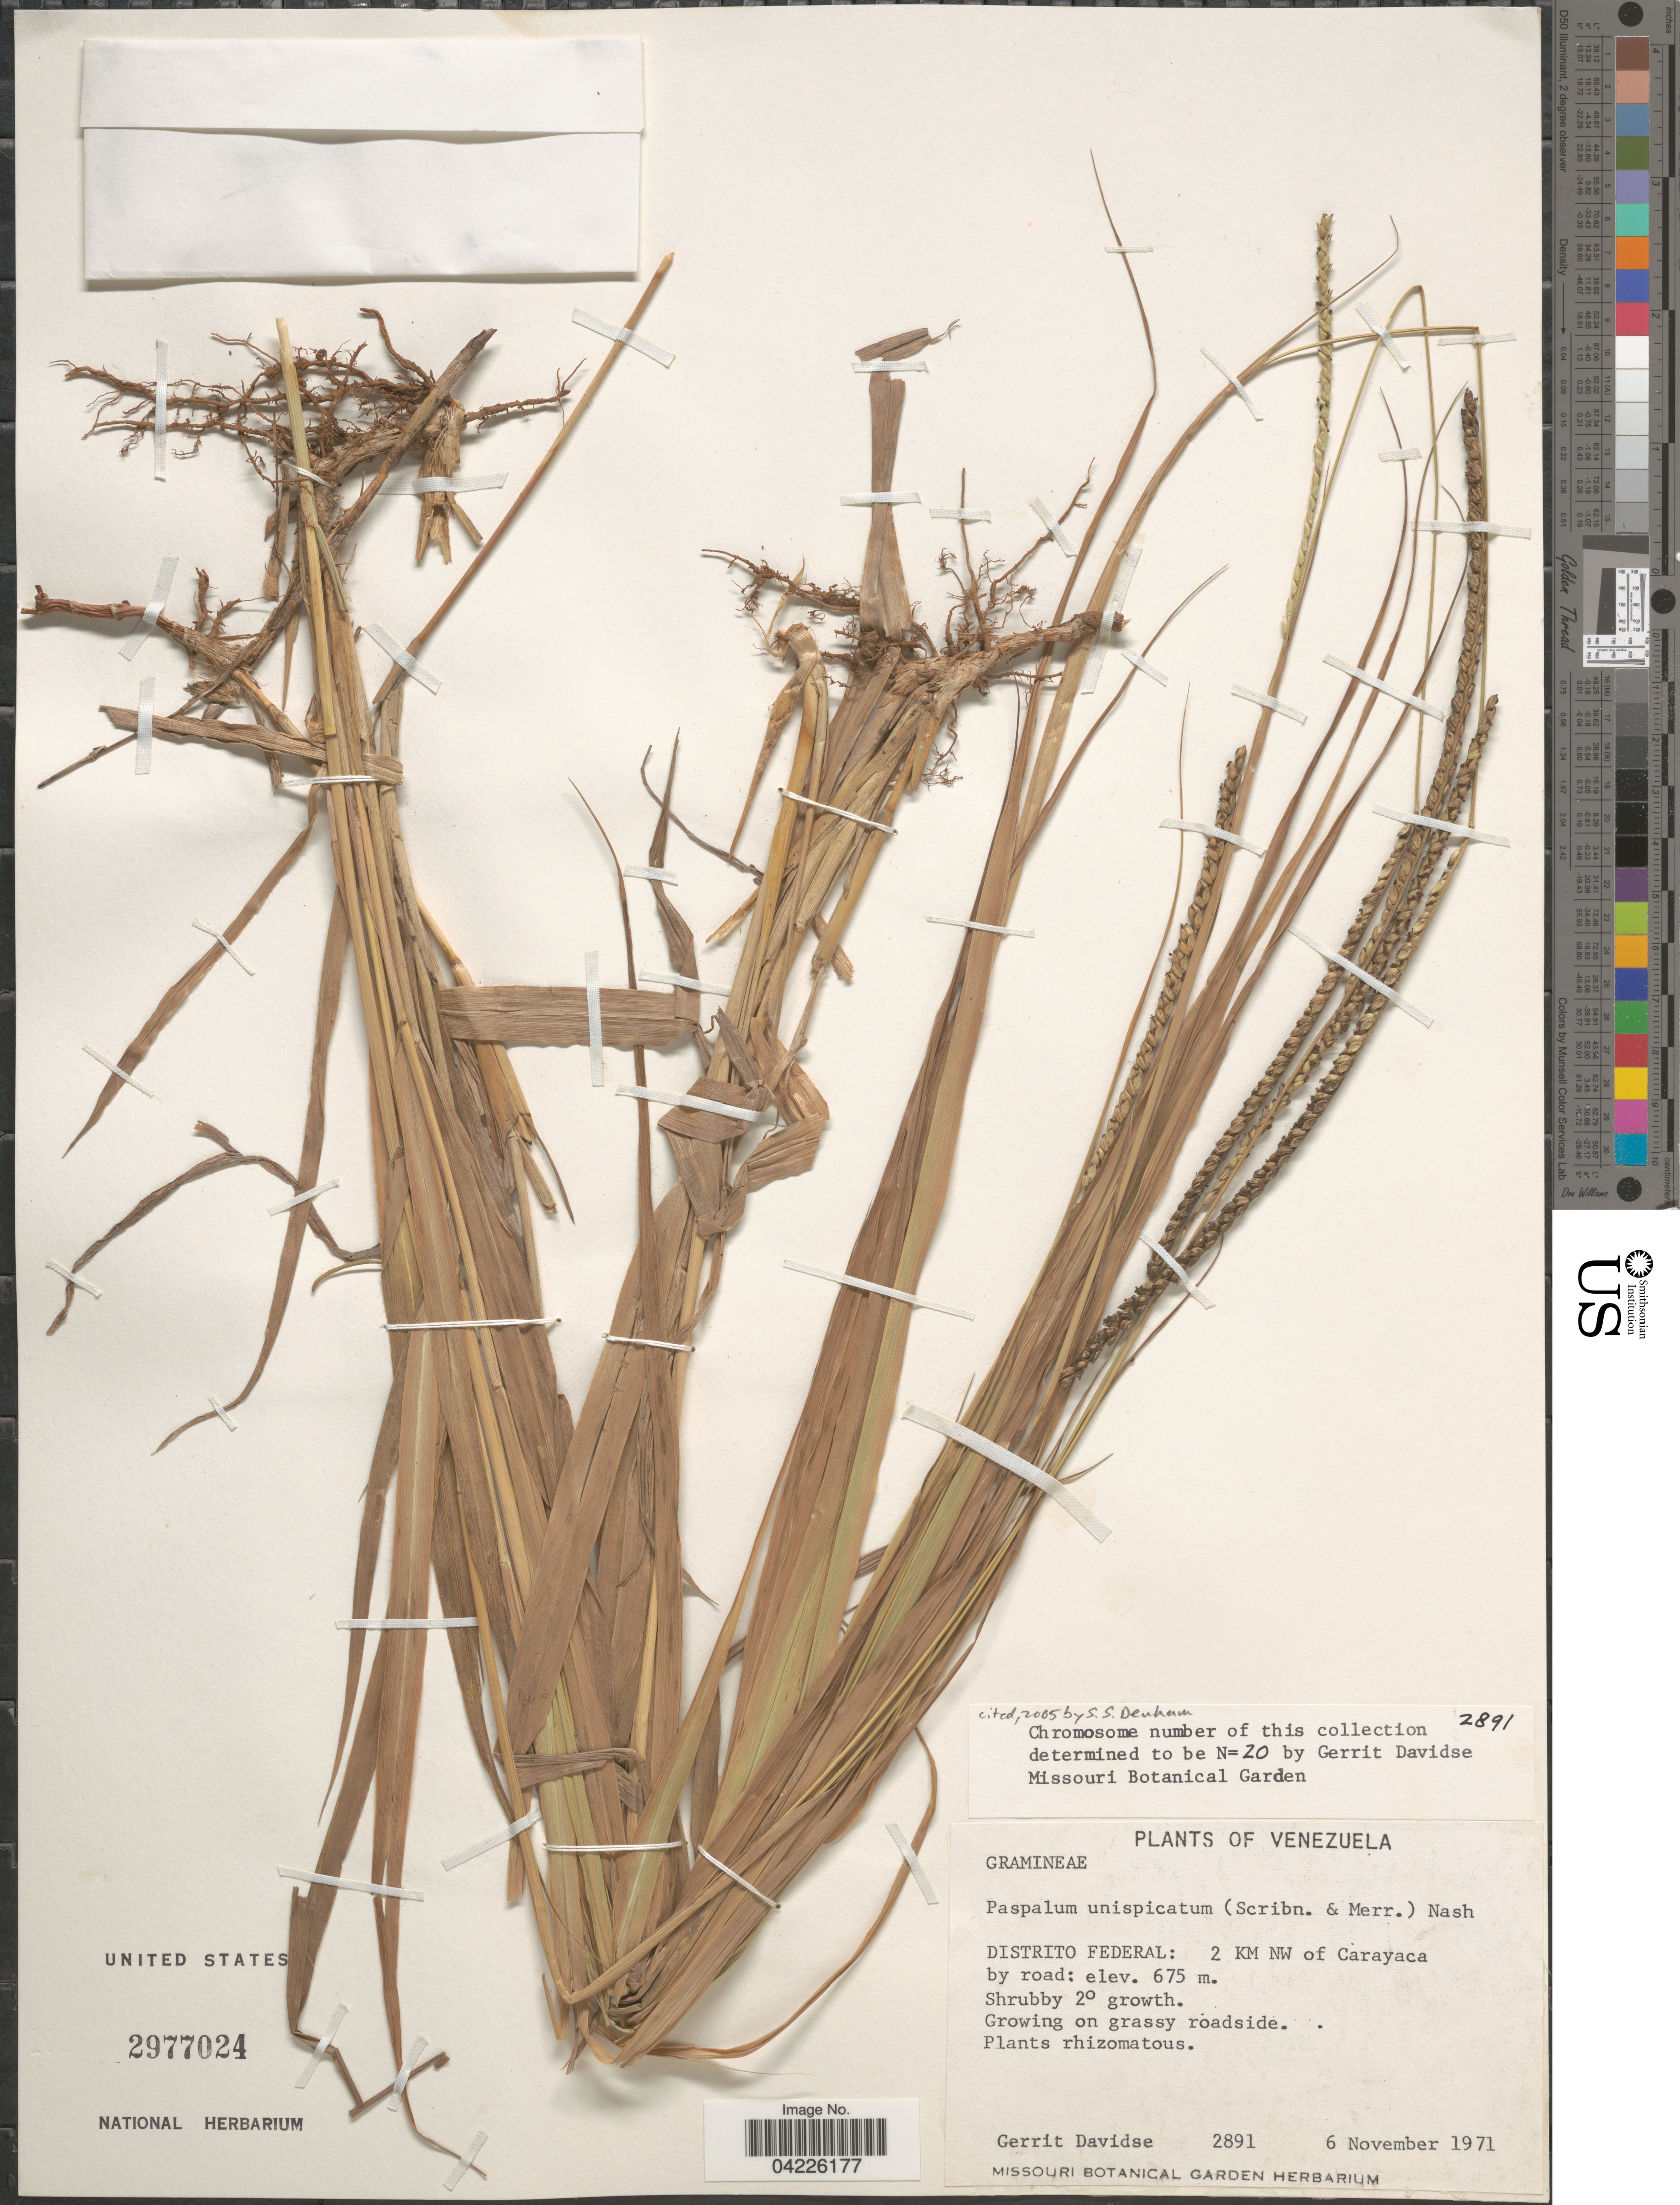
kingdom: Plantae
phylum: Tracheophyta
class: Liliopsida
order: Poales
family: Poaceae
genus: Paspalum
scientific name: Paspalum unispicatum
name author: (Scribn. & Merr.) Nash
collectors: G. Davidse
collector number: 2891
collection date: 1971-11-06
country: Venezuela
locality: Distrito Federal: 2 KM NW of Carayaca by road.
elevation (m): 675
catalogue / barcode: US 2977024